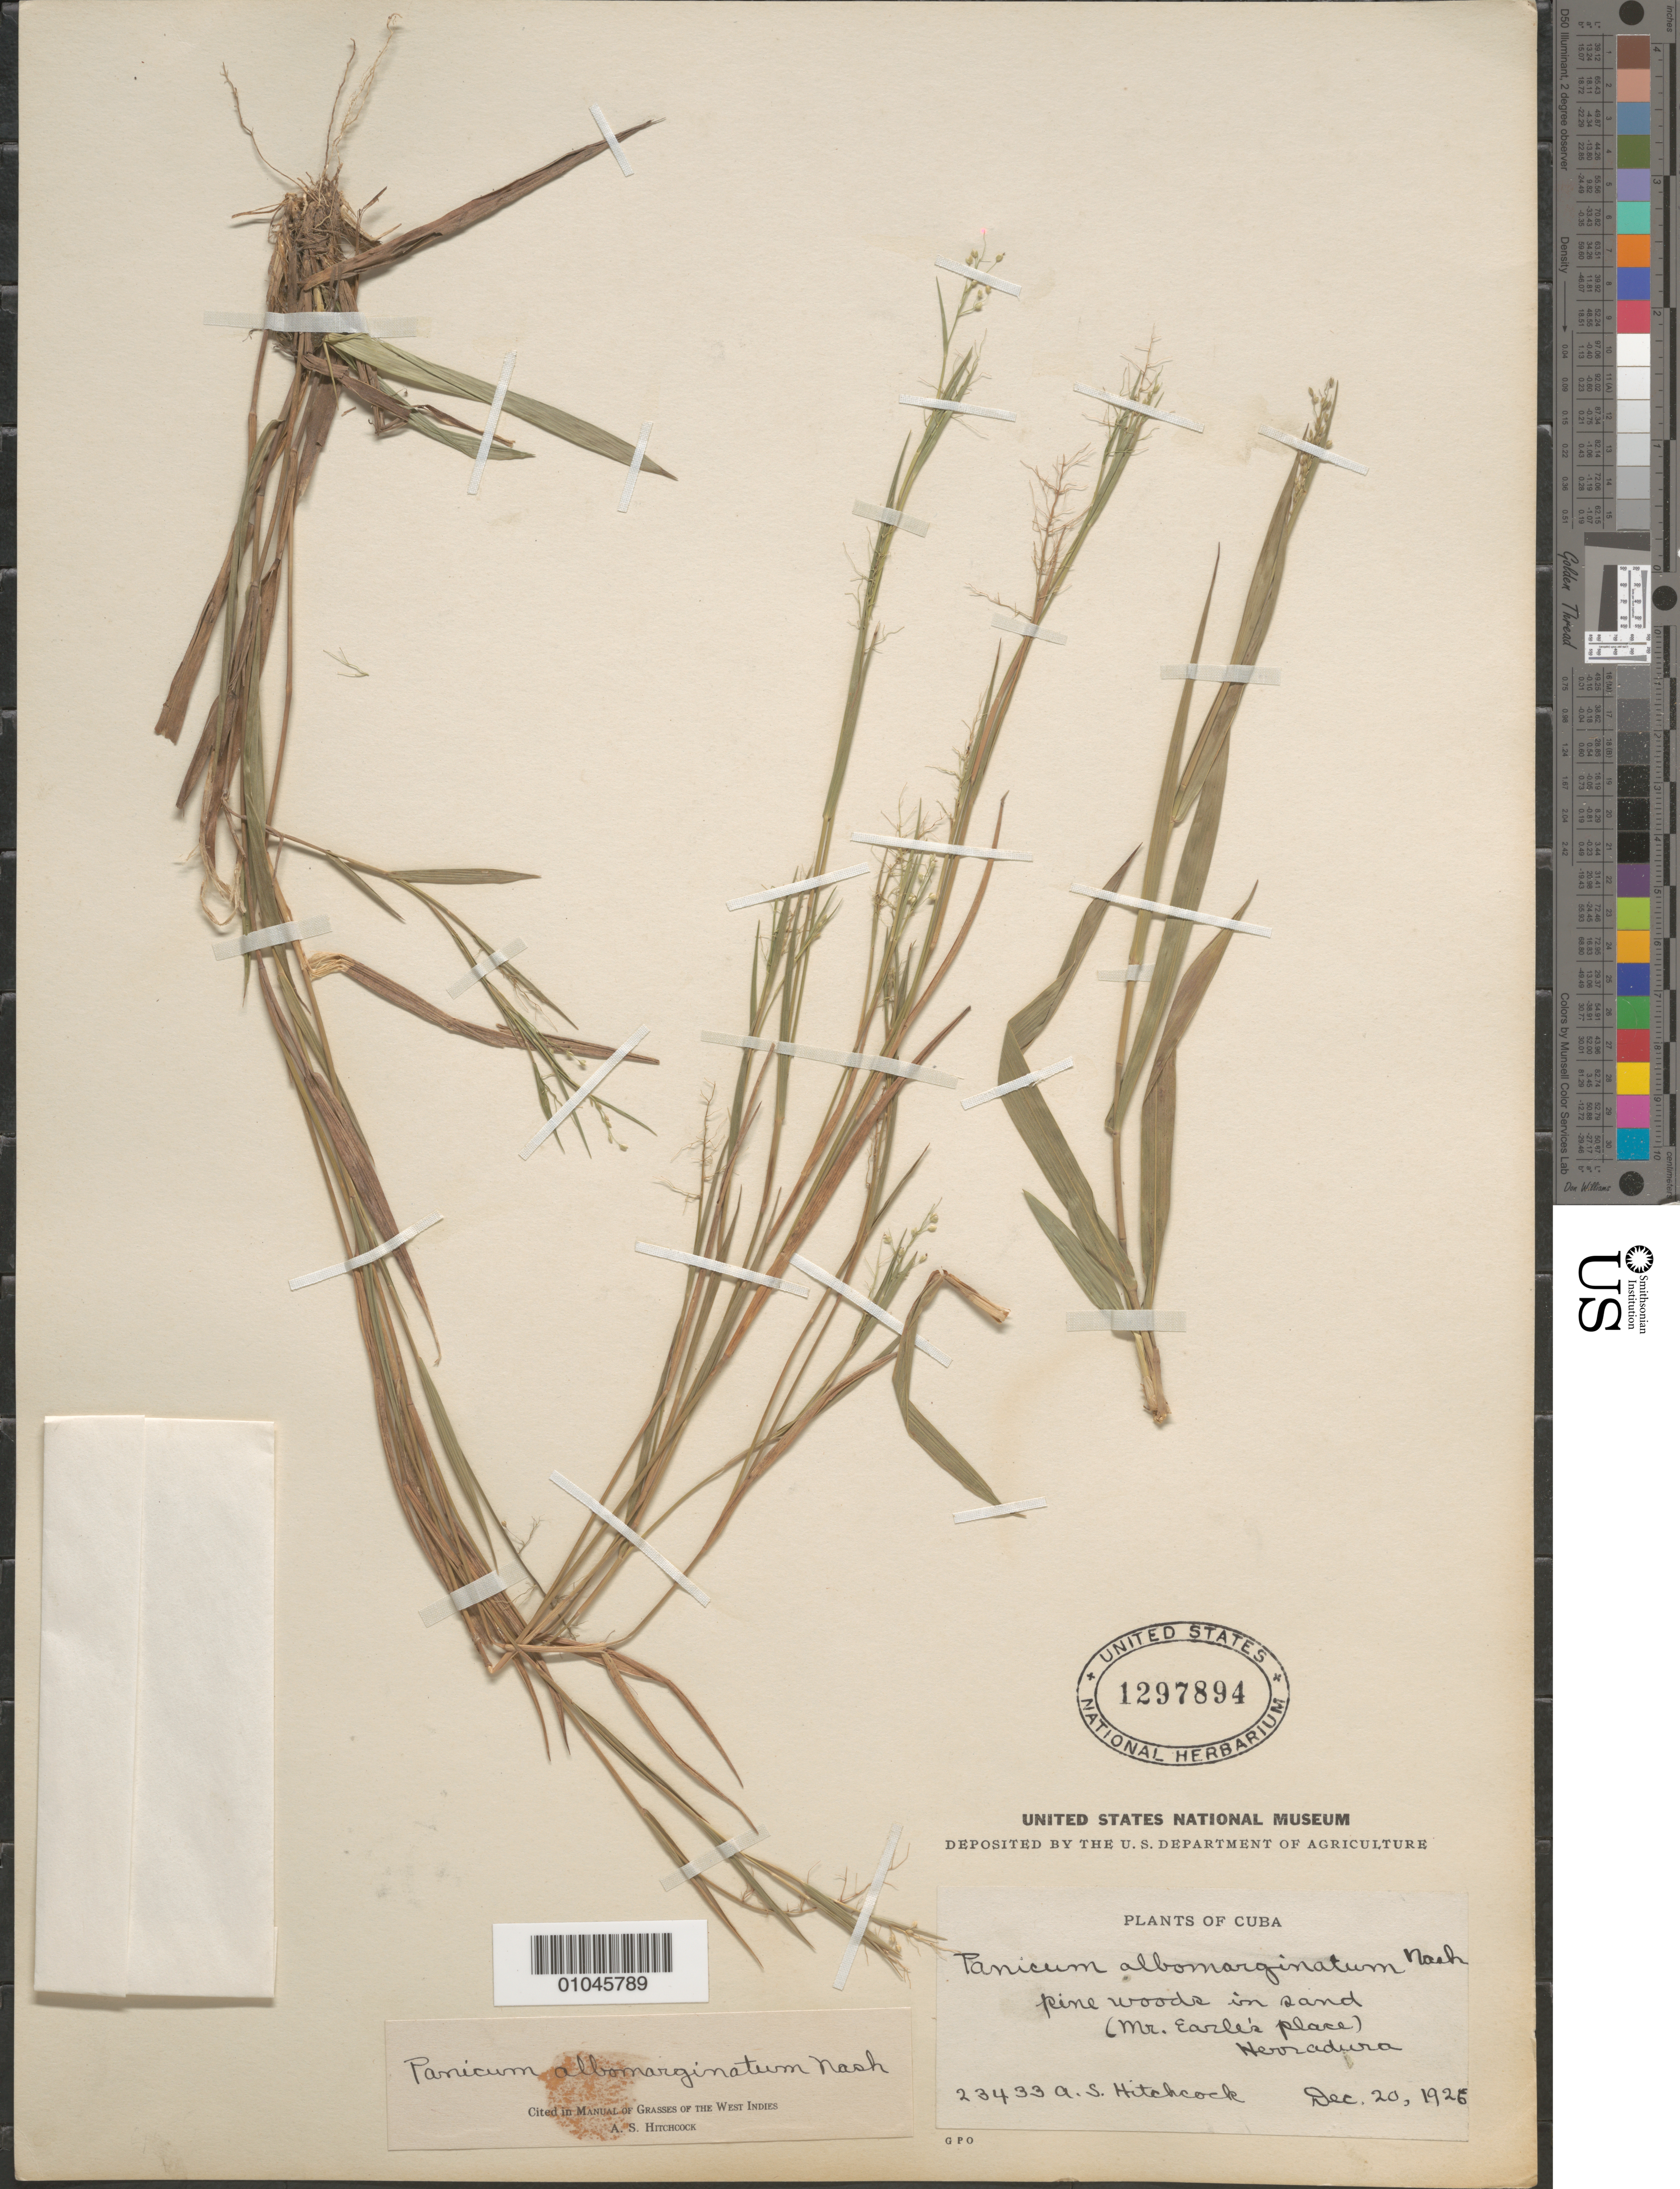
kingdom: Plantae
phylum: Tracheophyta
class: Liliopsida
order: Poales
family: Poaceae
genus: Panicum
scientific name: Panicum albemarlense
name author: Ashe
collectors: A. S. Hitchcock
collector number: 23433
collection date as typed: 20 Dec 1926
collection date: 1926-12-20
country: Cuba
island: Cuba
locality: Pine woods in sand (Mr, Earle's place)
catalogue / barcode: US 1297894